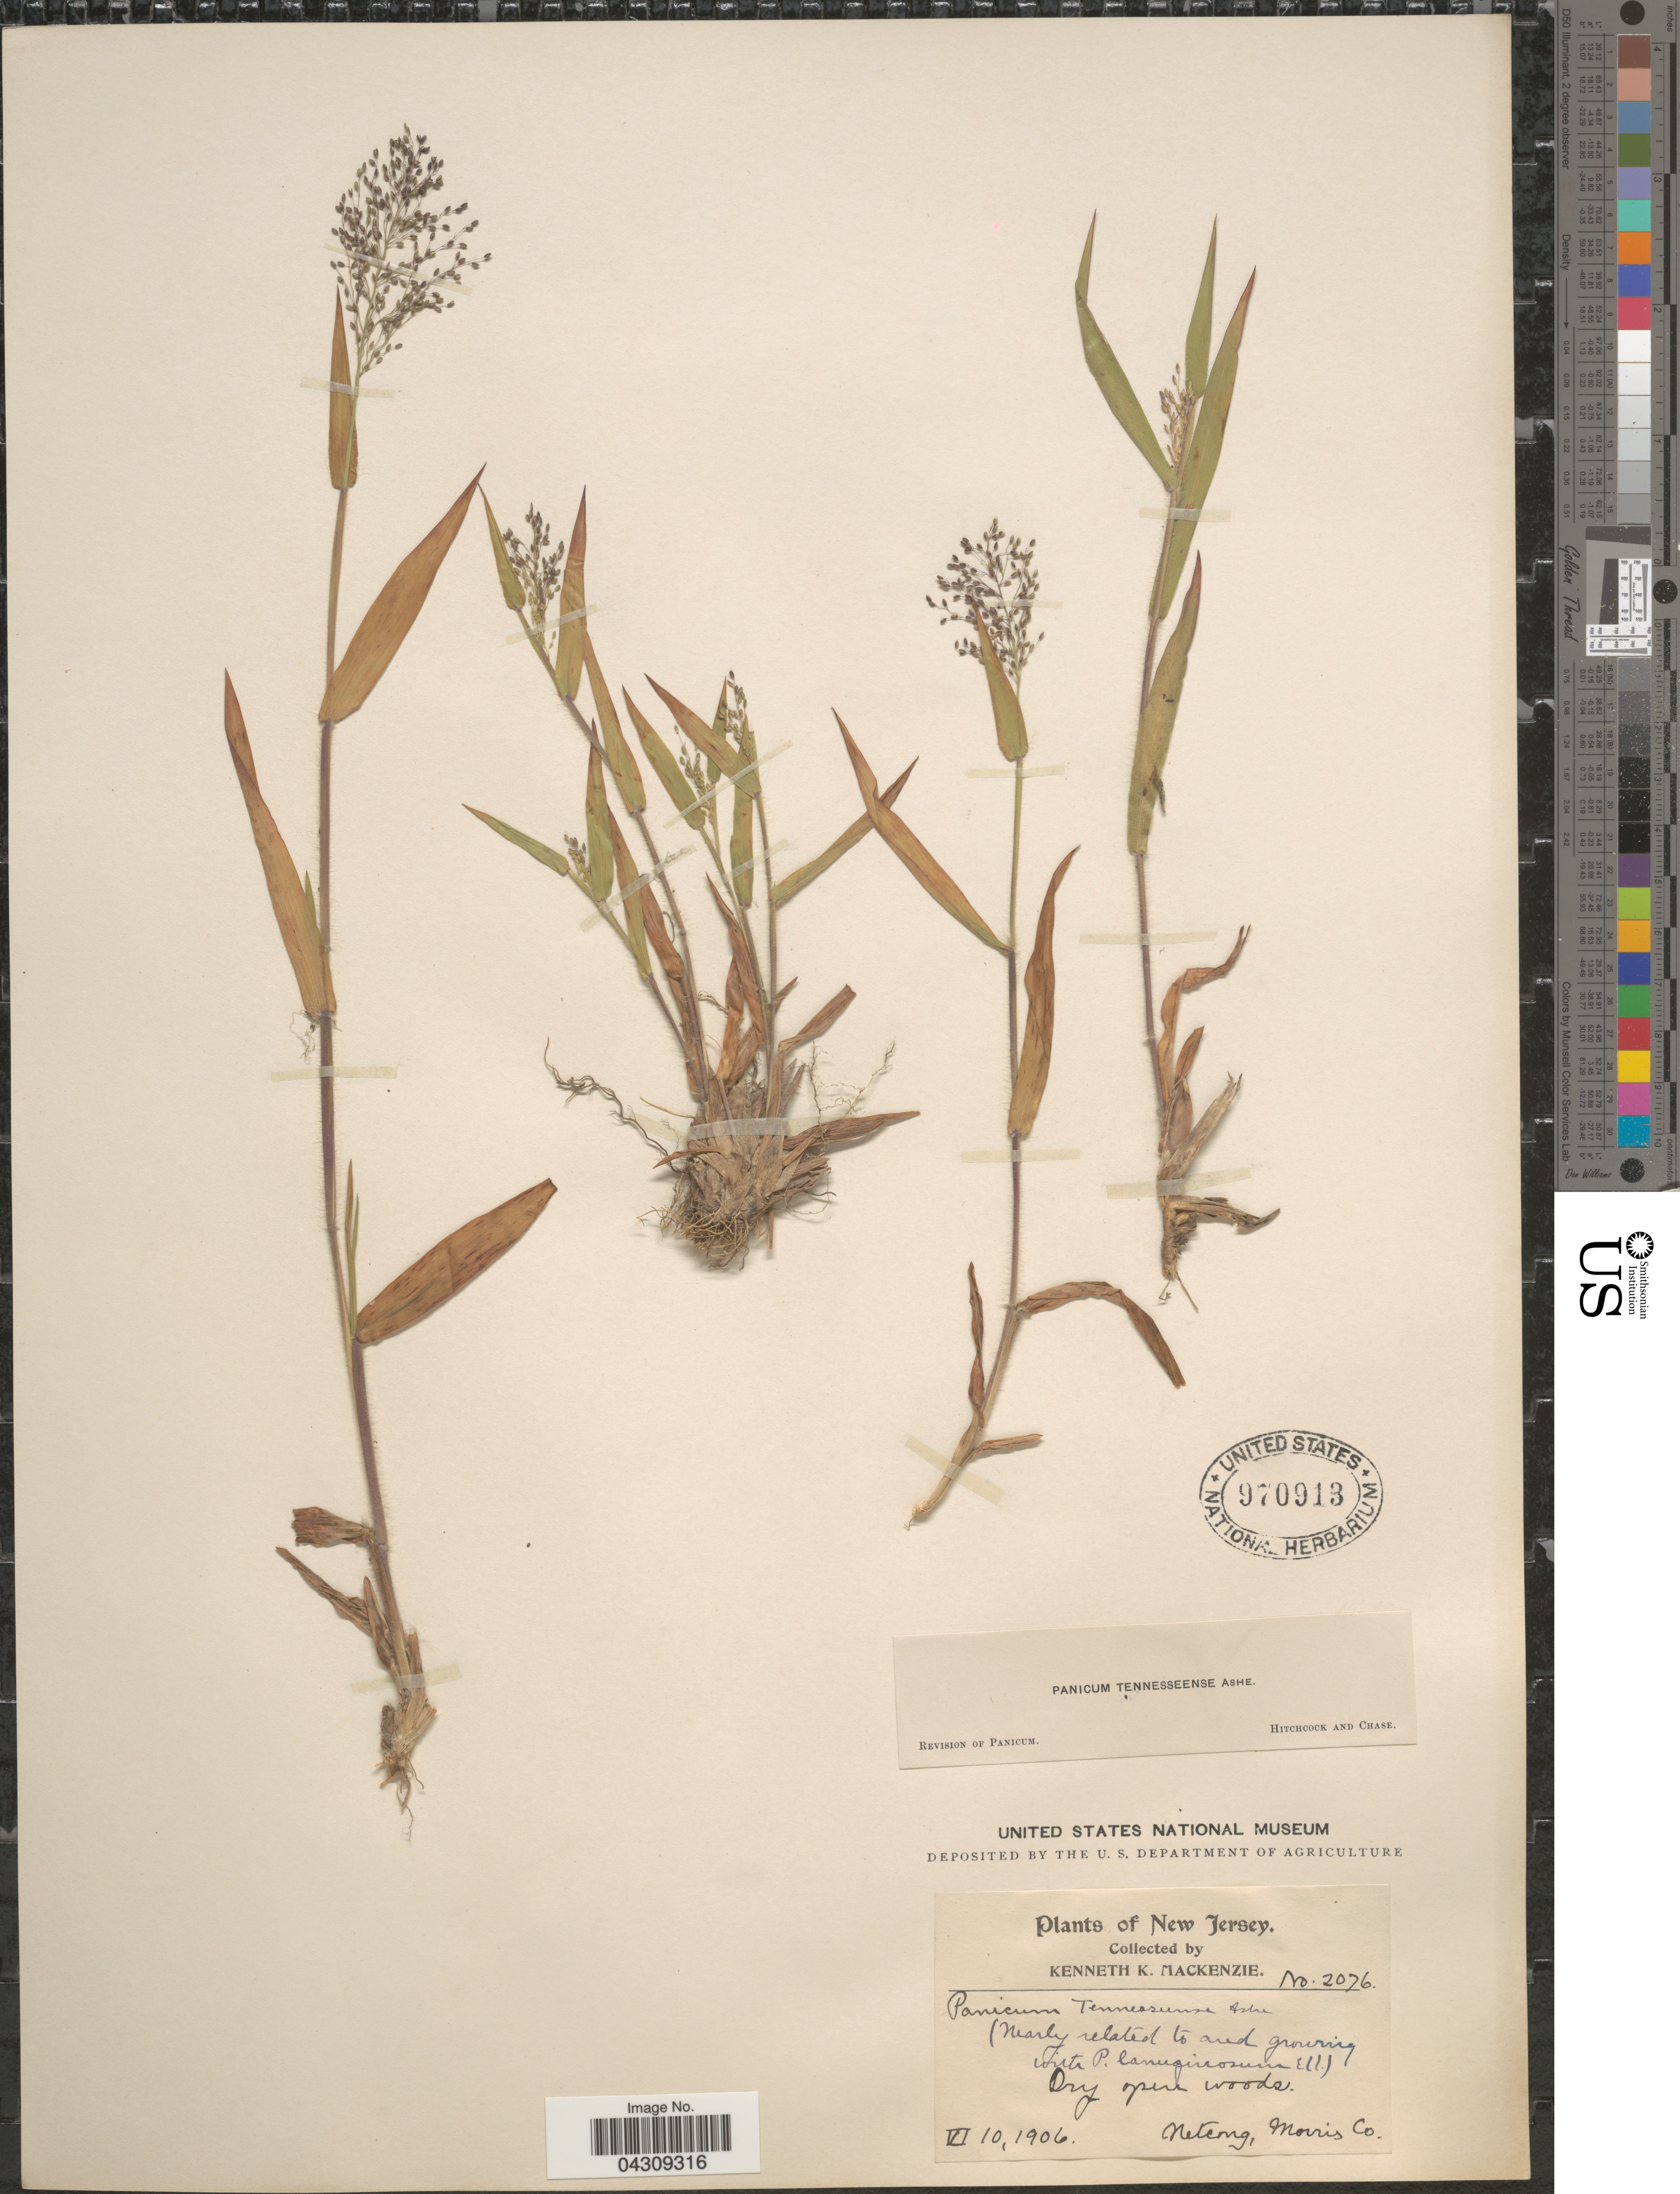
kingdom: Plantae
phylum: Tracheophyta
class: Liliopsida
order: Poales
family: Poaceae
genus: Dichanthelium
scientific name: Dichanthelium acuminatum var. acuminatum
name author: (Sw.) Gould & C.A. Clark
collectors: K. K. Mackenzie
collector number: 2076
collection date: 1906-06-10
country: United States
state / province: New Jersey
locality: Netcong, Morris Co.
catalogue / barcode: US 970913